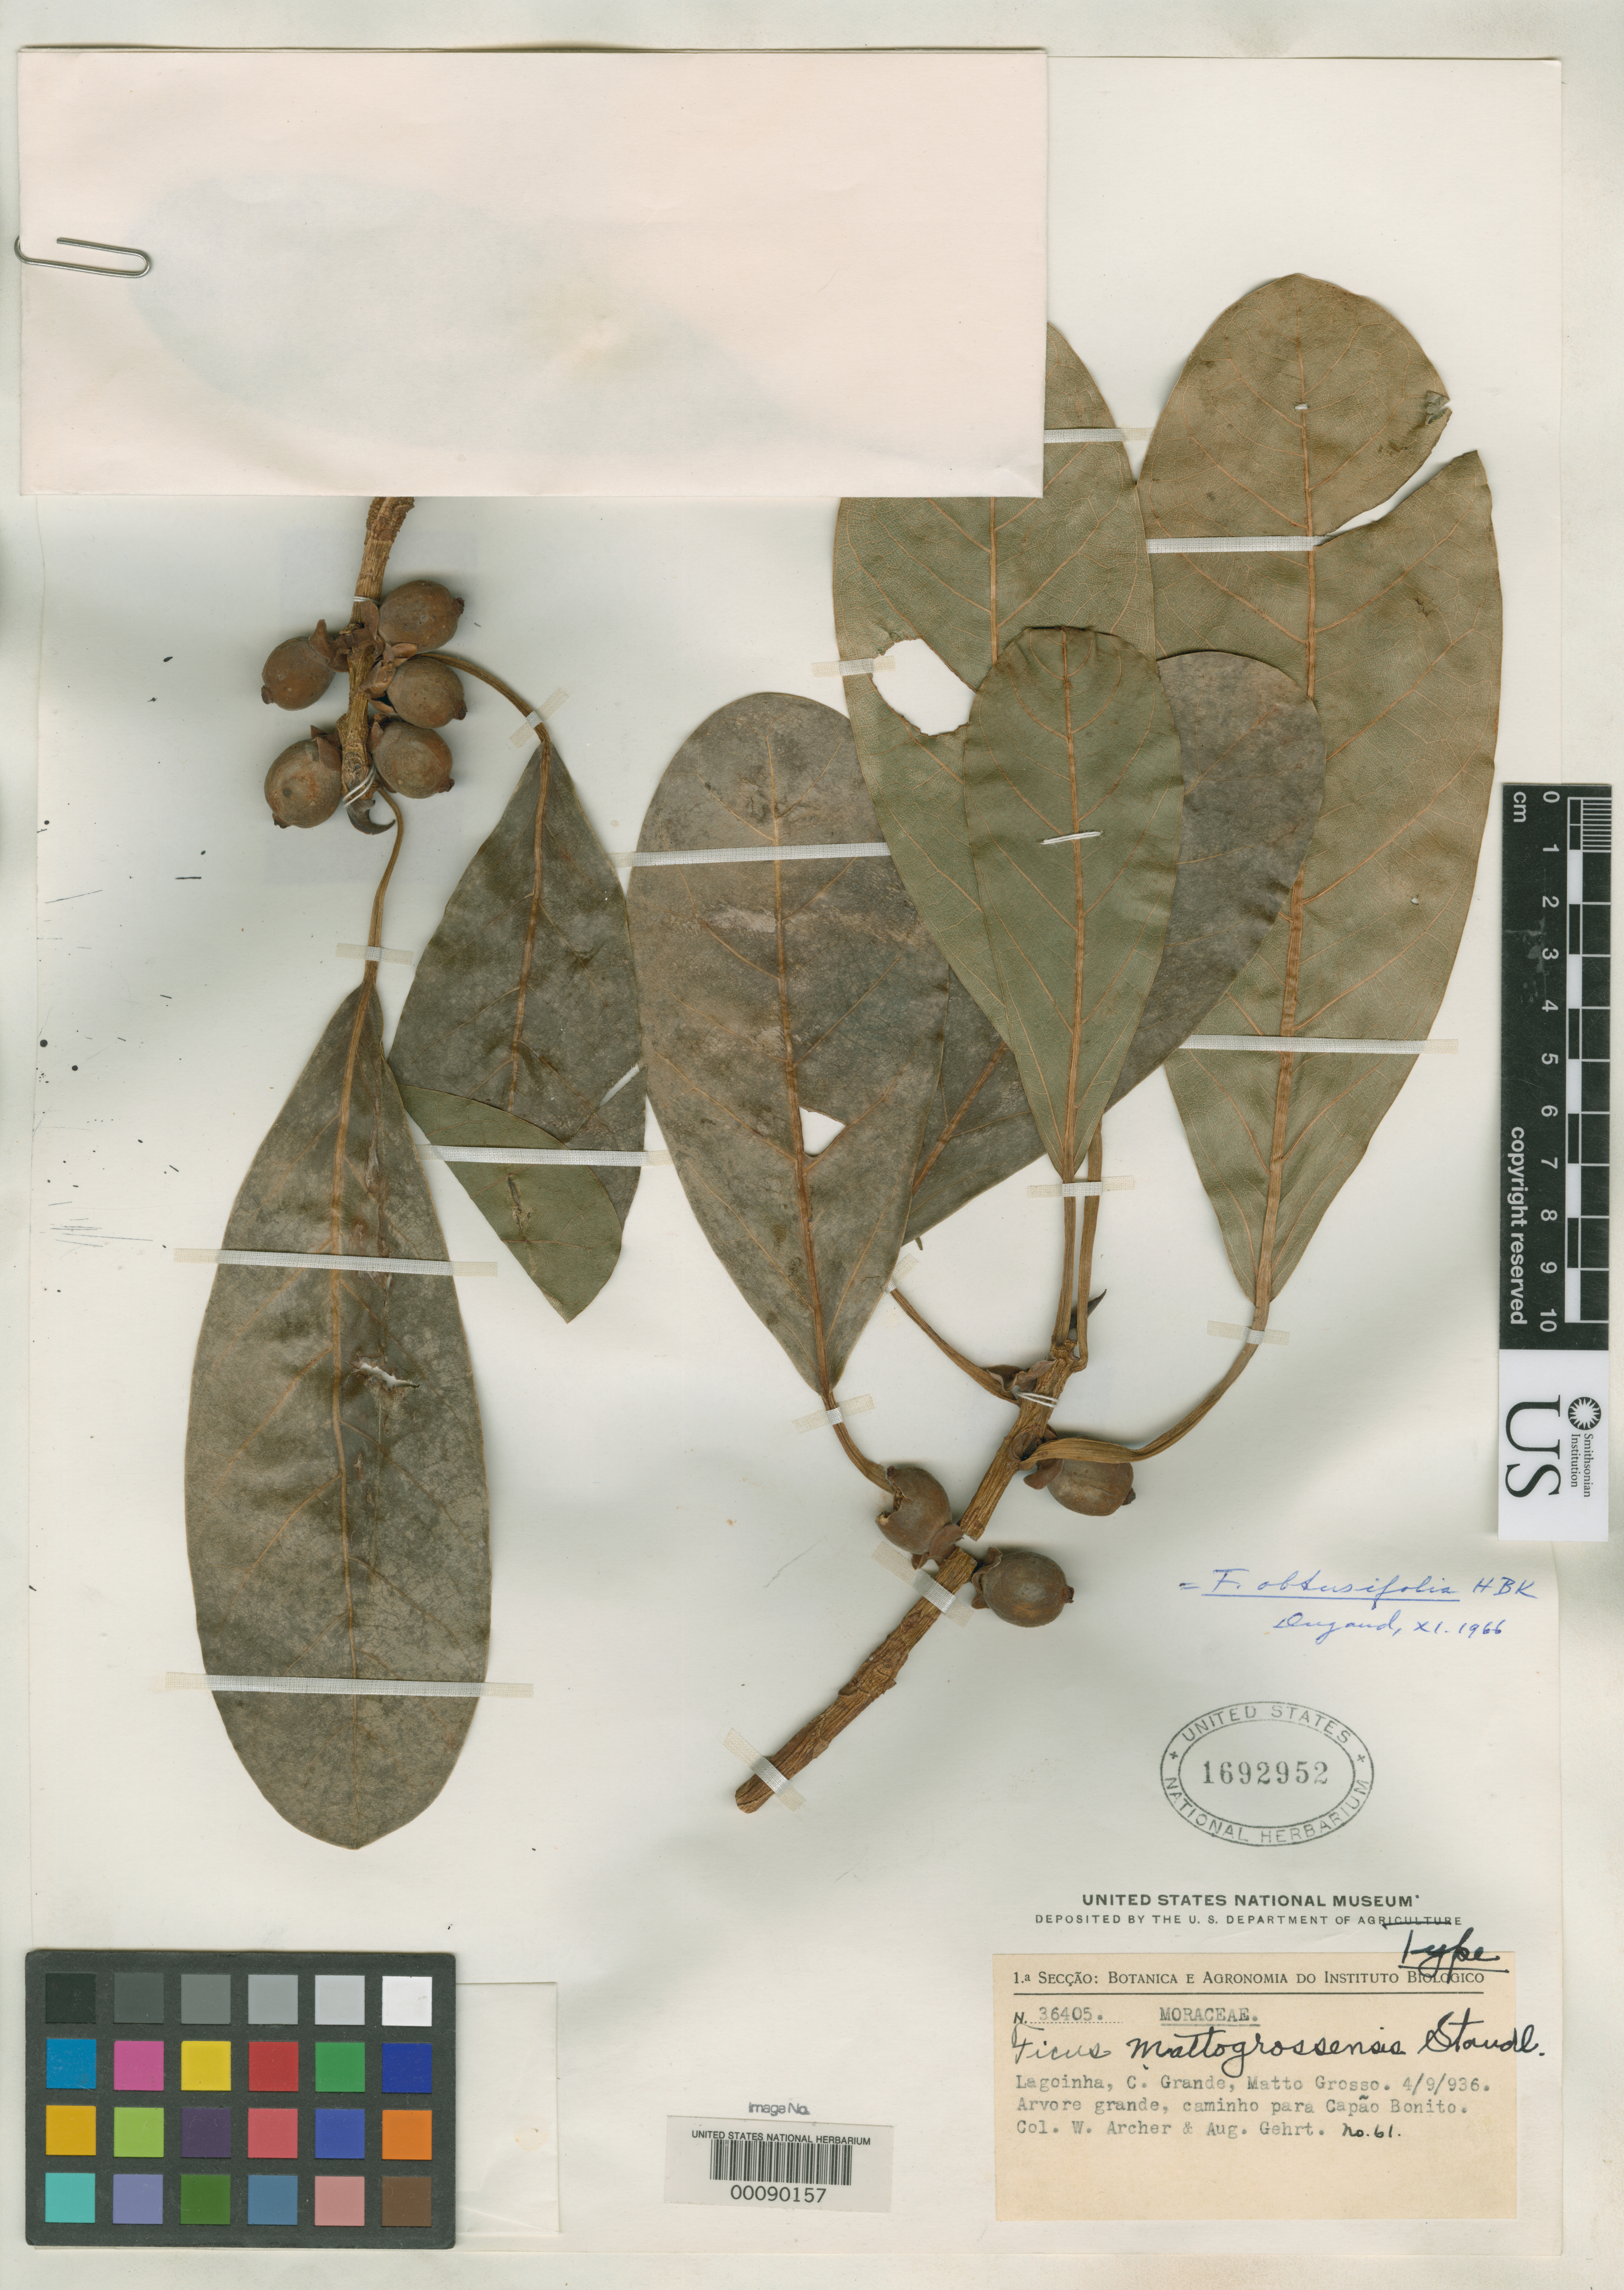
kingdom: Plantae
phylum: Tracheophyta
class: Magnoliopsida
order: Rosales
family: Moraceae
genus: Ficus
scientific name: Ficus mattogrossensis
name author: Standl.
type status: Holotype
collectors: W. A. Archer & A. Gehrt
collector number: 61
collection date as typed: Sep 1936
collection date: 1936-09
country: Brazil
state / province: Mato Grosso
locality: Road by Capao Bonito.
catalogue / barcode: US 1692952